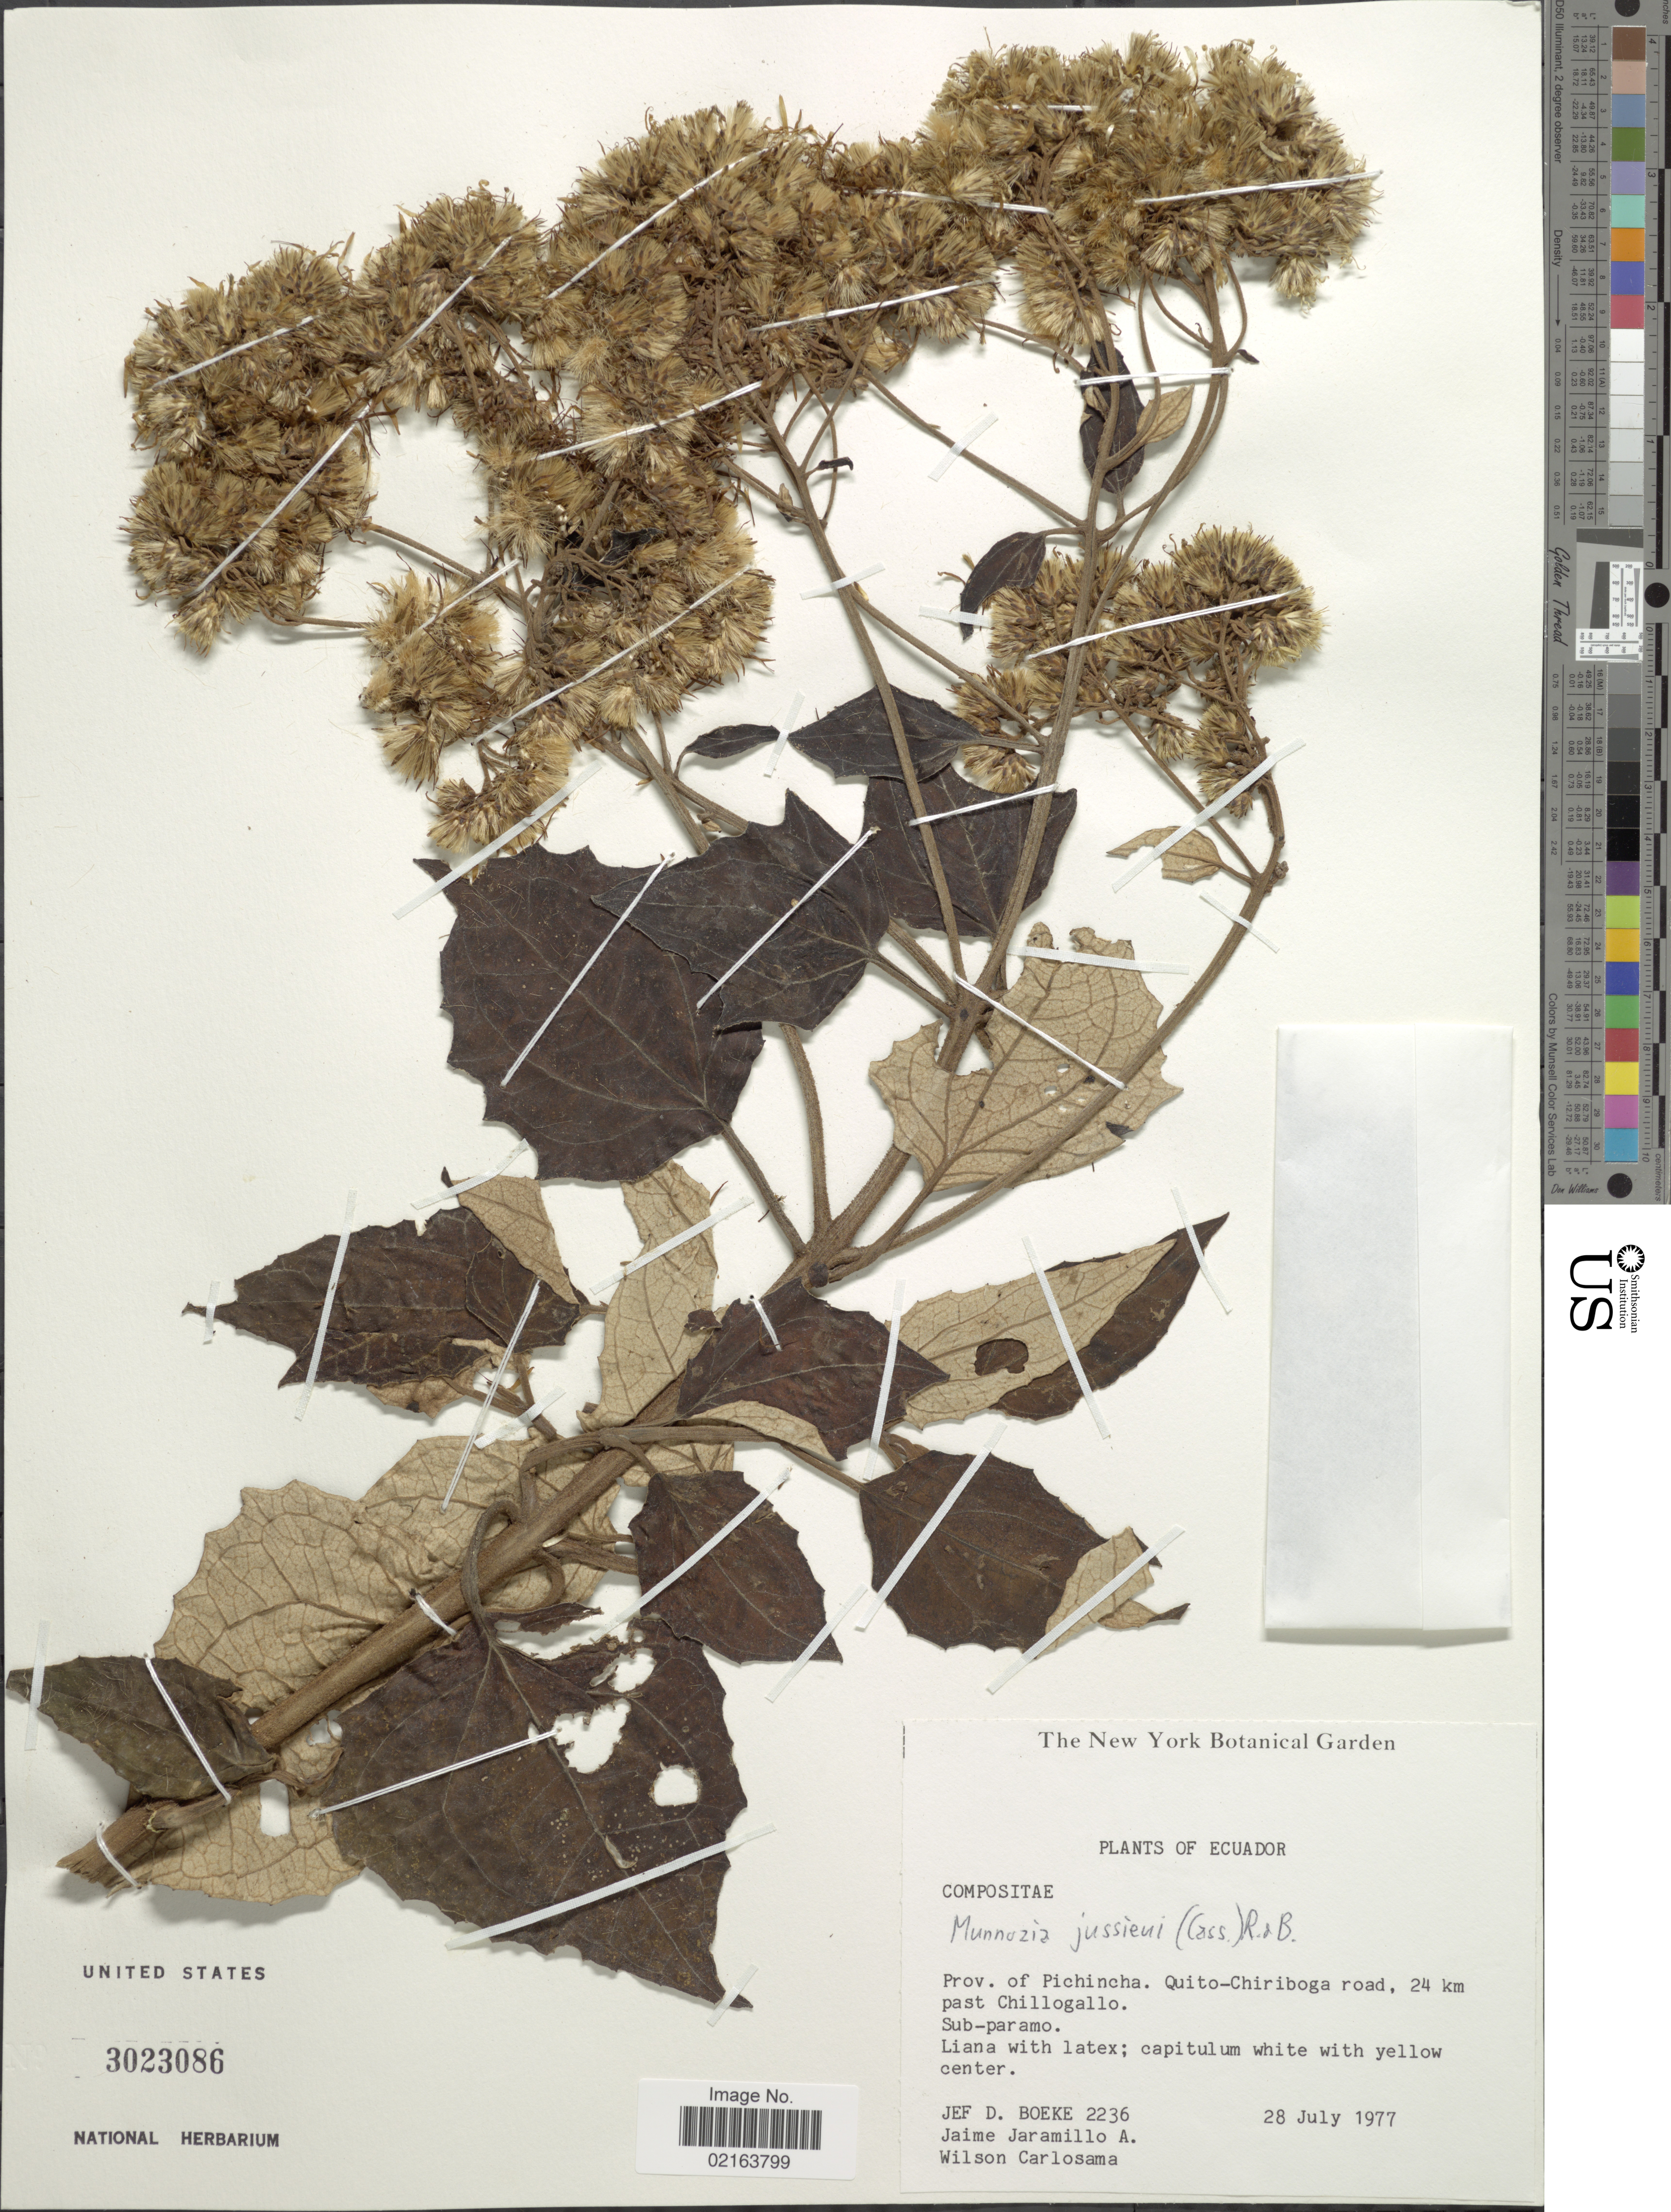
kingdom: Plantae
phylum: Tracheophyta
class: Magnoliopsida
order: Asterales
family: Asteraceae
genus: Munnozia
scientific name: Munnozia jussieui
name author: (Cass.) H. Rob. & Brettell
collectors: J. Boeke, J. Jaramillo & W. Carlosama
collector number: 2236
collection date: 1977-07-28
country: Ecuador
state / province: Pichincha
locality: Prov. of Pichincha, Quito-Chiriboga road, 24 km past Chillogallo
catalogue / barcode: US 3023086